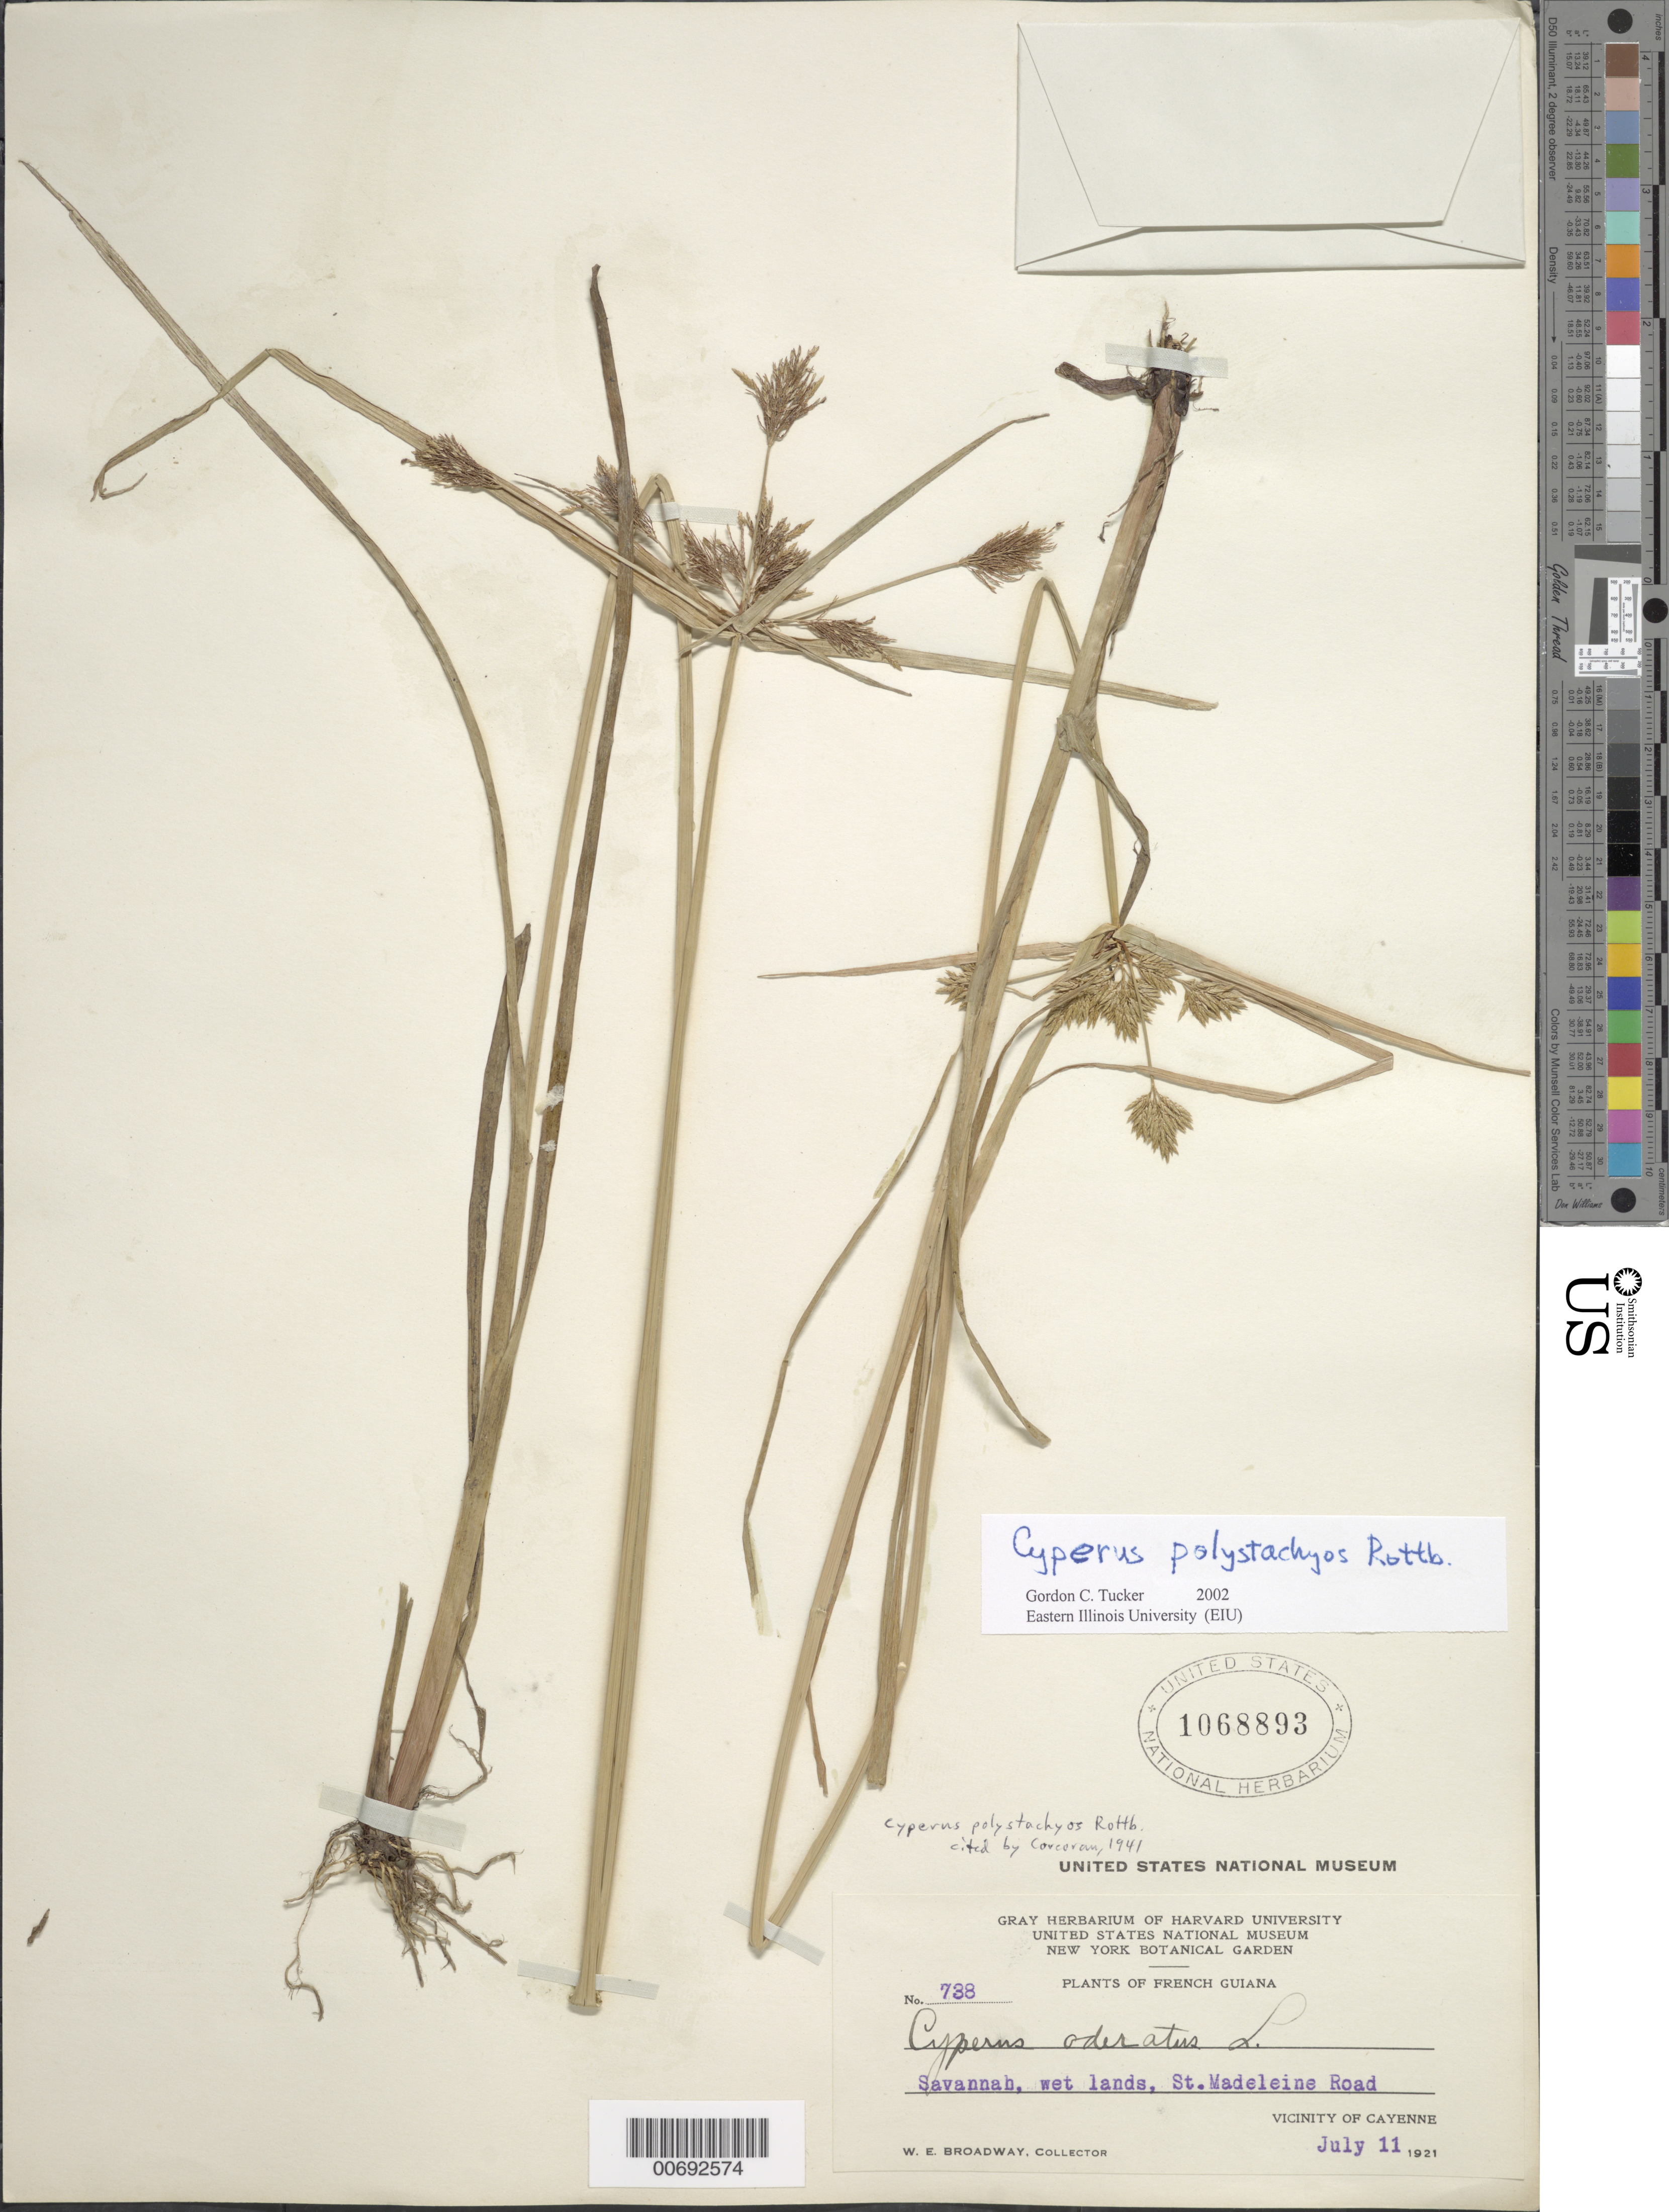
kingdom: Plantae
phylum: Tracheophyta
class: Liliopsida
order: Poales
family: Cyperaceae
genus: Cyperus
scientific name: Cyperus polystachyos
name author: Rottb.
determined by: Tucker, G. C.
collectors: W. E. Broadway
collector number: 738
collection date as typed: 11-Jul-21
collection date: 1921-07-11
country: French Guiana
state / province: Cayenne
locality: Cayenne, vic., St. Madeleine Road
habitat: Savannas & wetlands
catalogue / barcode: US 1068893